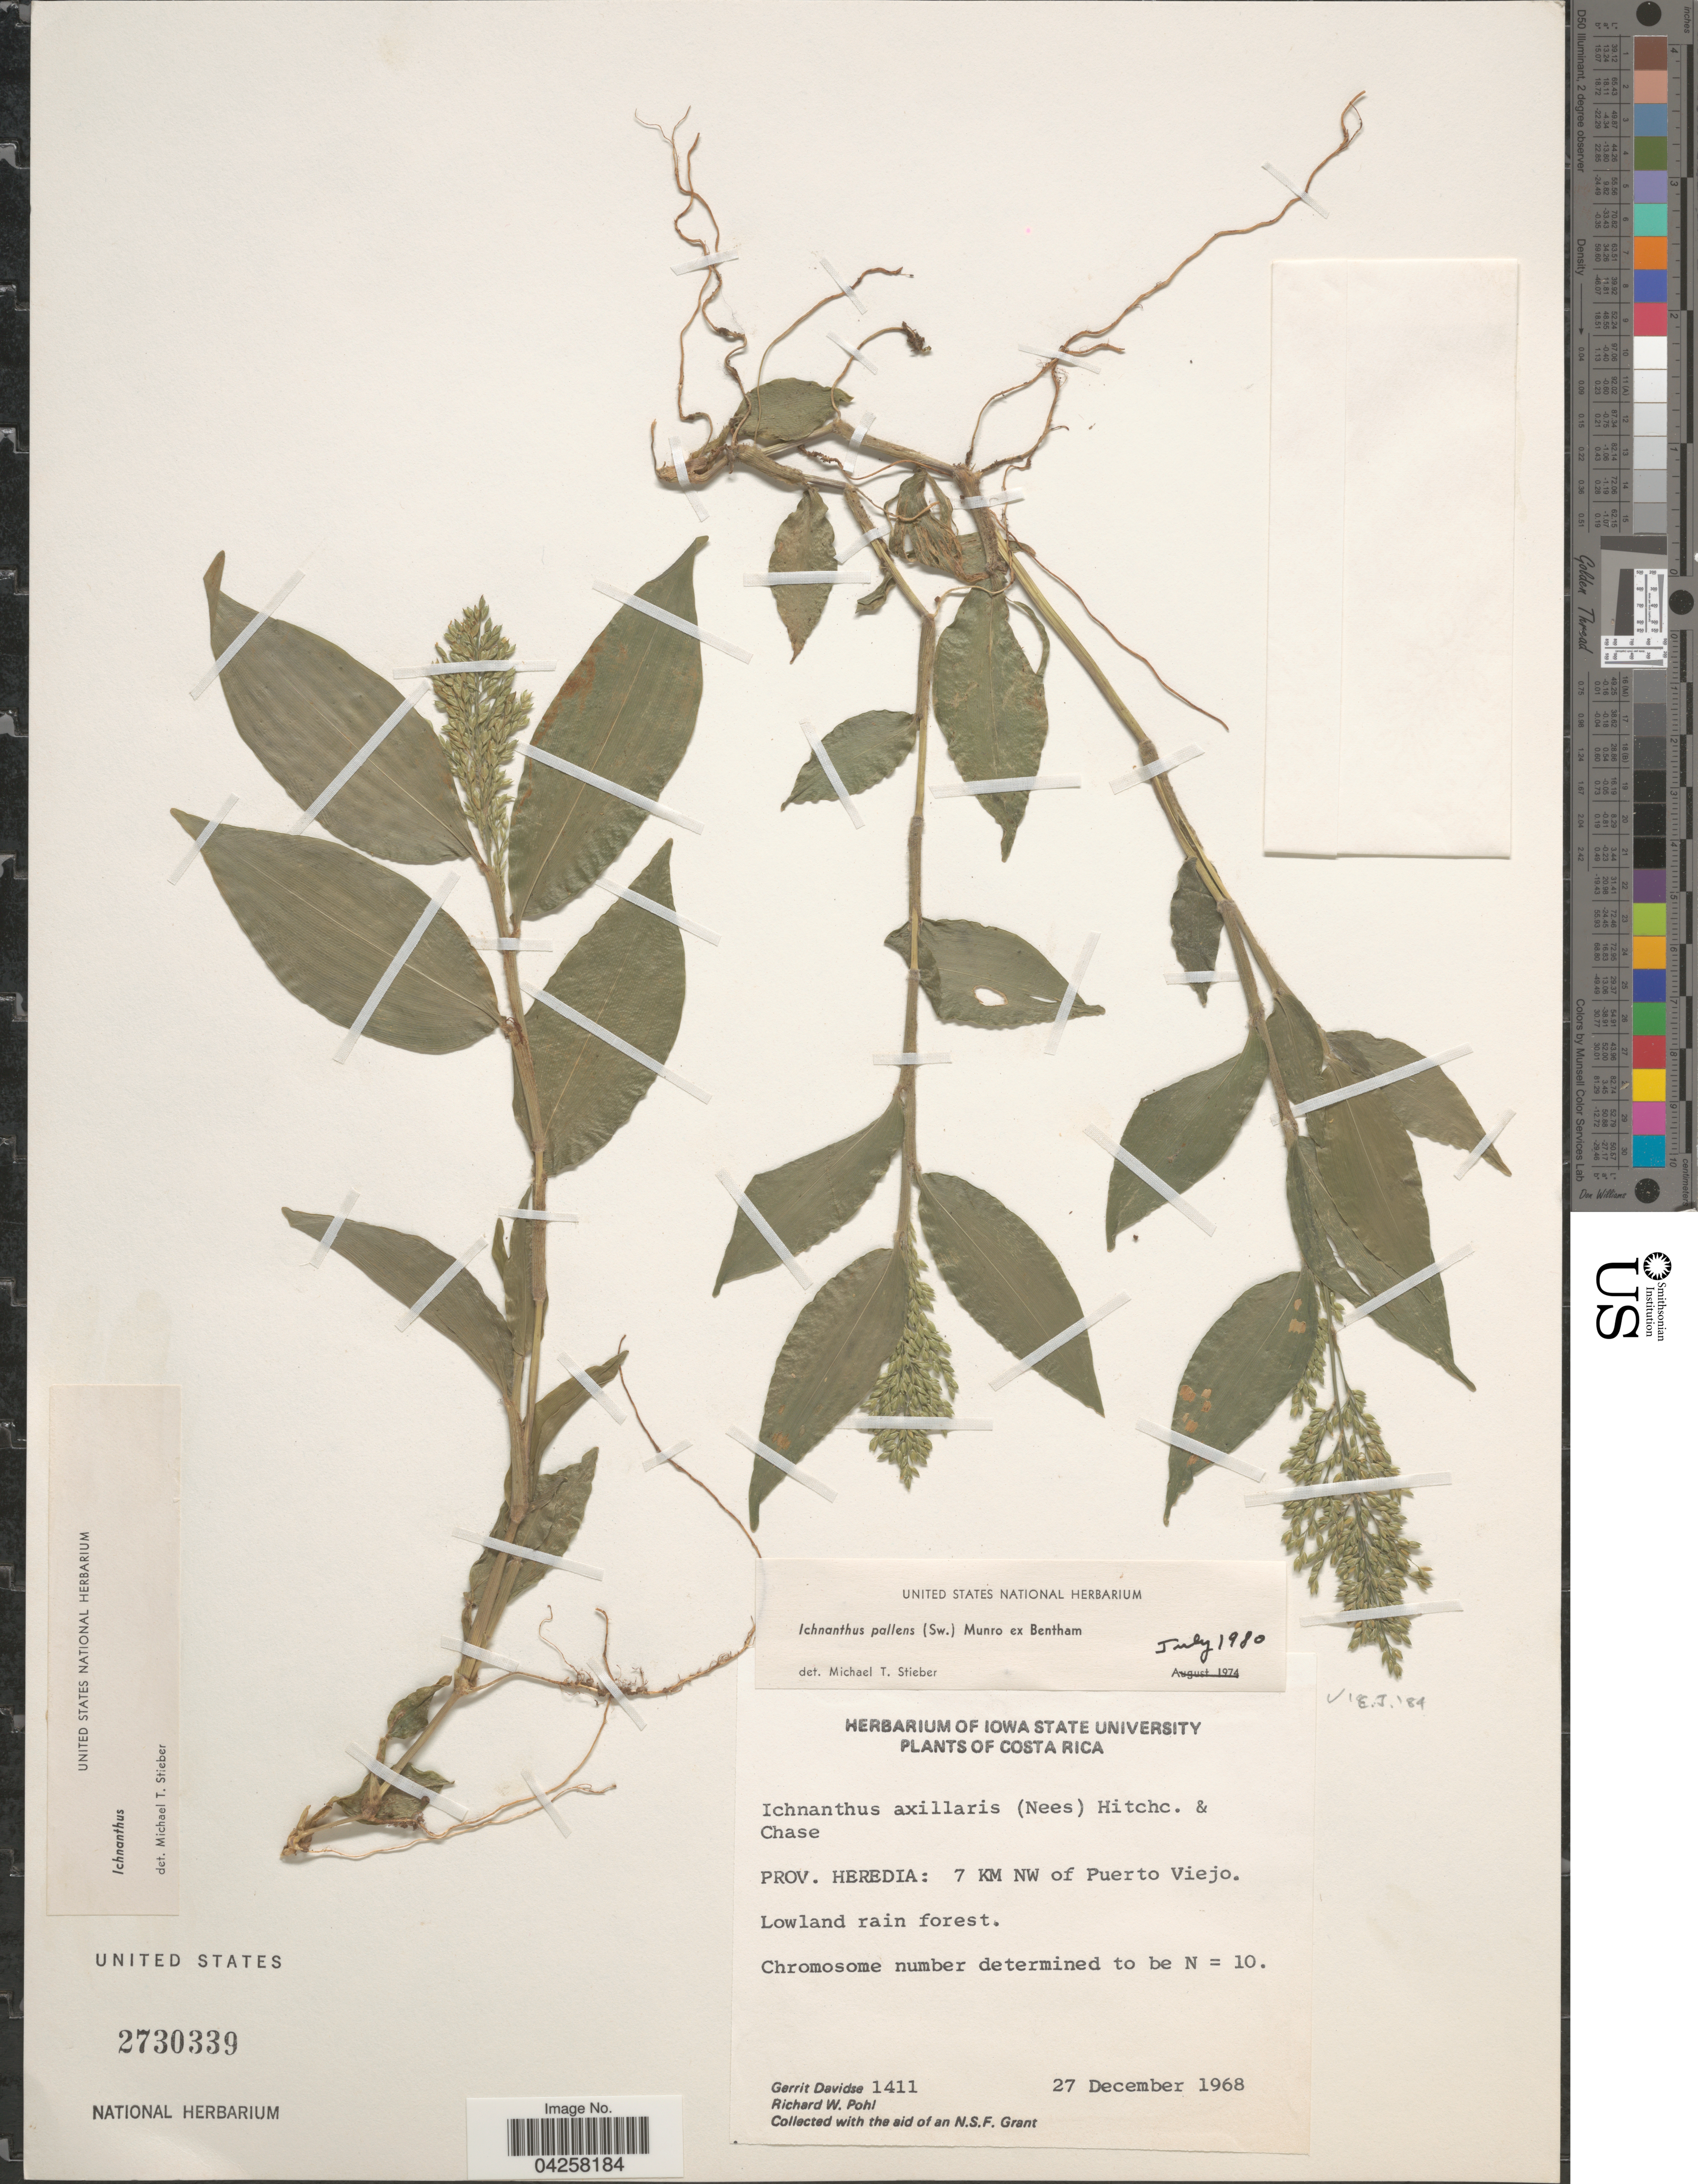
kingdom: Plantae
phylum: Tracheophyta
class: Liliopsida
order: Poales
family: Poaceae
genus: Ichnanthus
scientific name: Ichnanthus pallens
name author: (Sw.) Munro ex Benth.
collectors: R. W. Pohl & G. Davidse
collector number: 1411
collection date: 1968-12-27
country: Costa Rica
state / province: Heredia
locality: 7 KM NW of Puerto Viejo.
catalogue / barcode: US 2730339